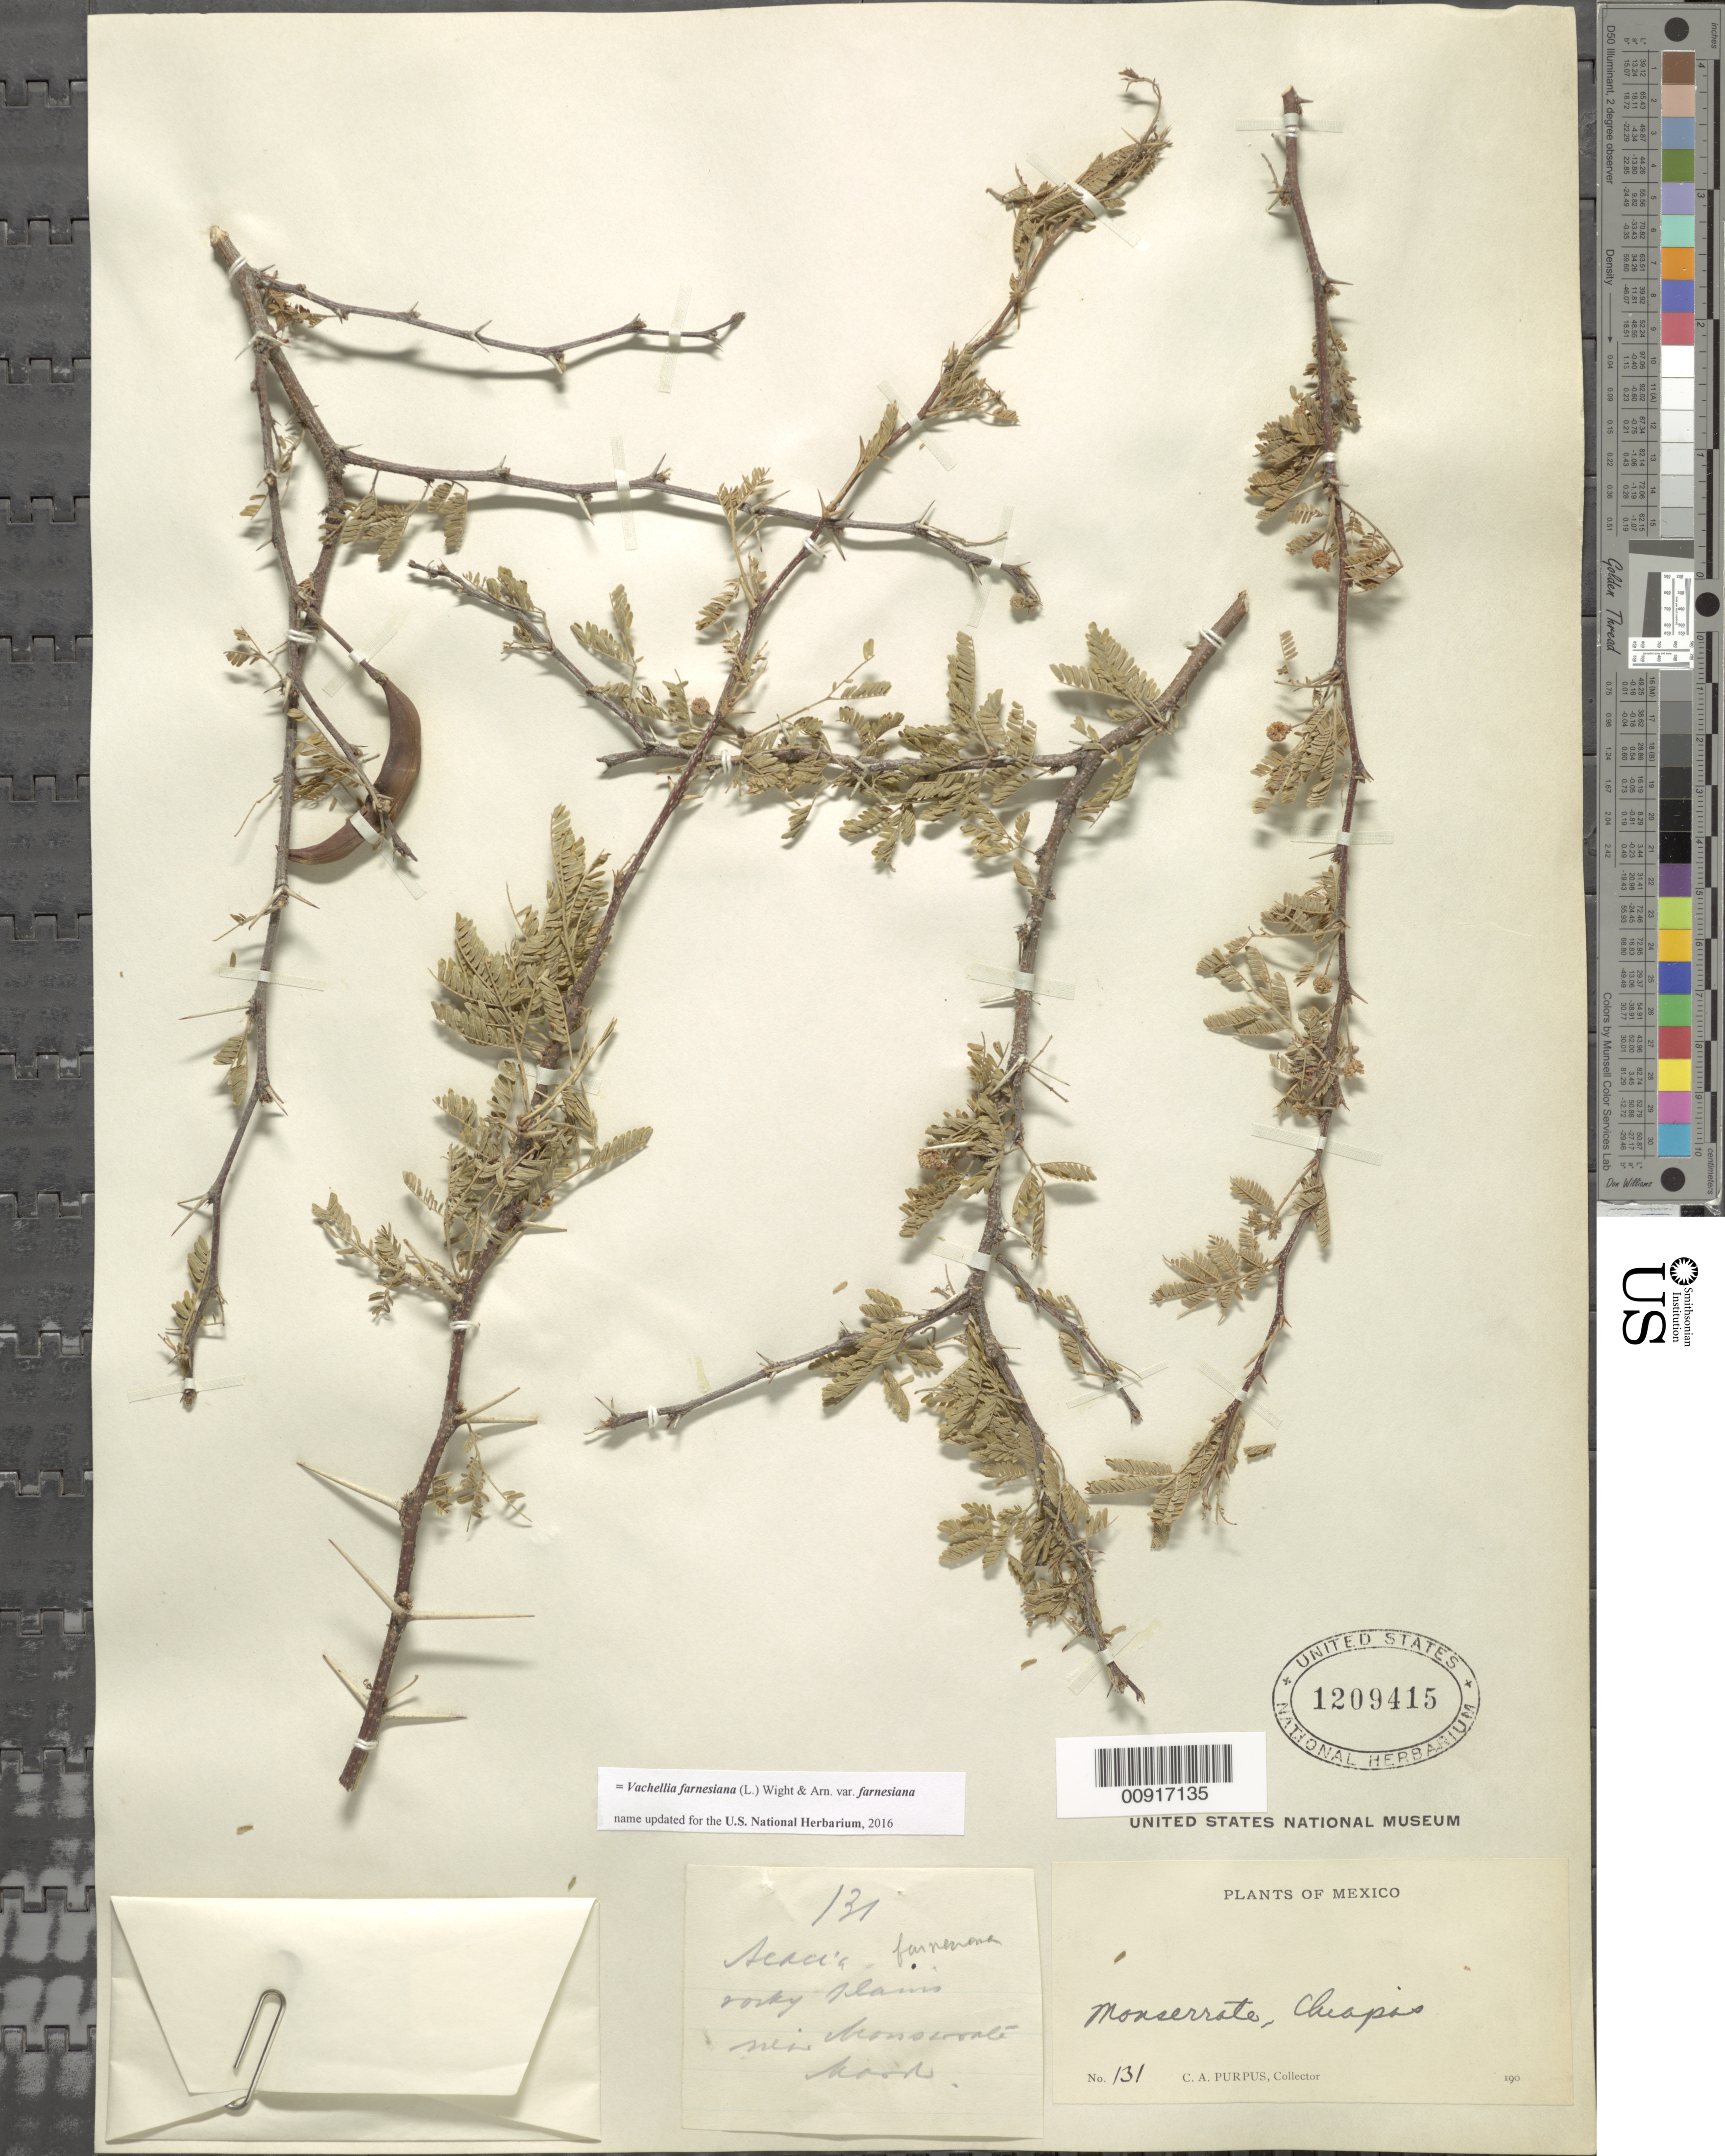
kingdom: Plantae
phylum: Tracheophyta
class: Magnoliopsida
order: Fabales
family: Fabaceae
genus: Vachellia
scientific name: Vachellia farnesiana var. farnesiana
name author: (L.) Wight & Arn.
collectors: C. A. Purpus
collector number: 131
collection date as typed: Mar 190-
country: Mexico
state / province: Chiapas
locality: Near Monserrate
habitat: Rocky plains.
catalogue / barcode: US 1209415